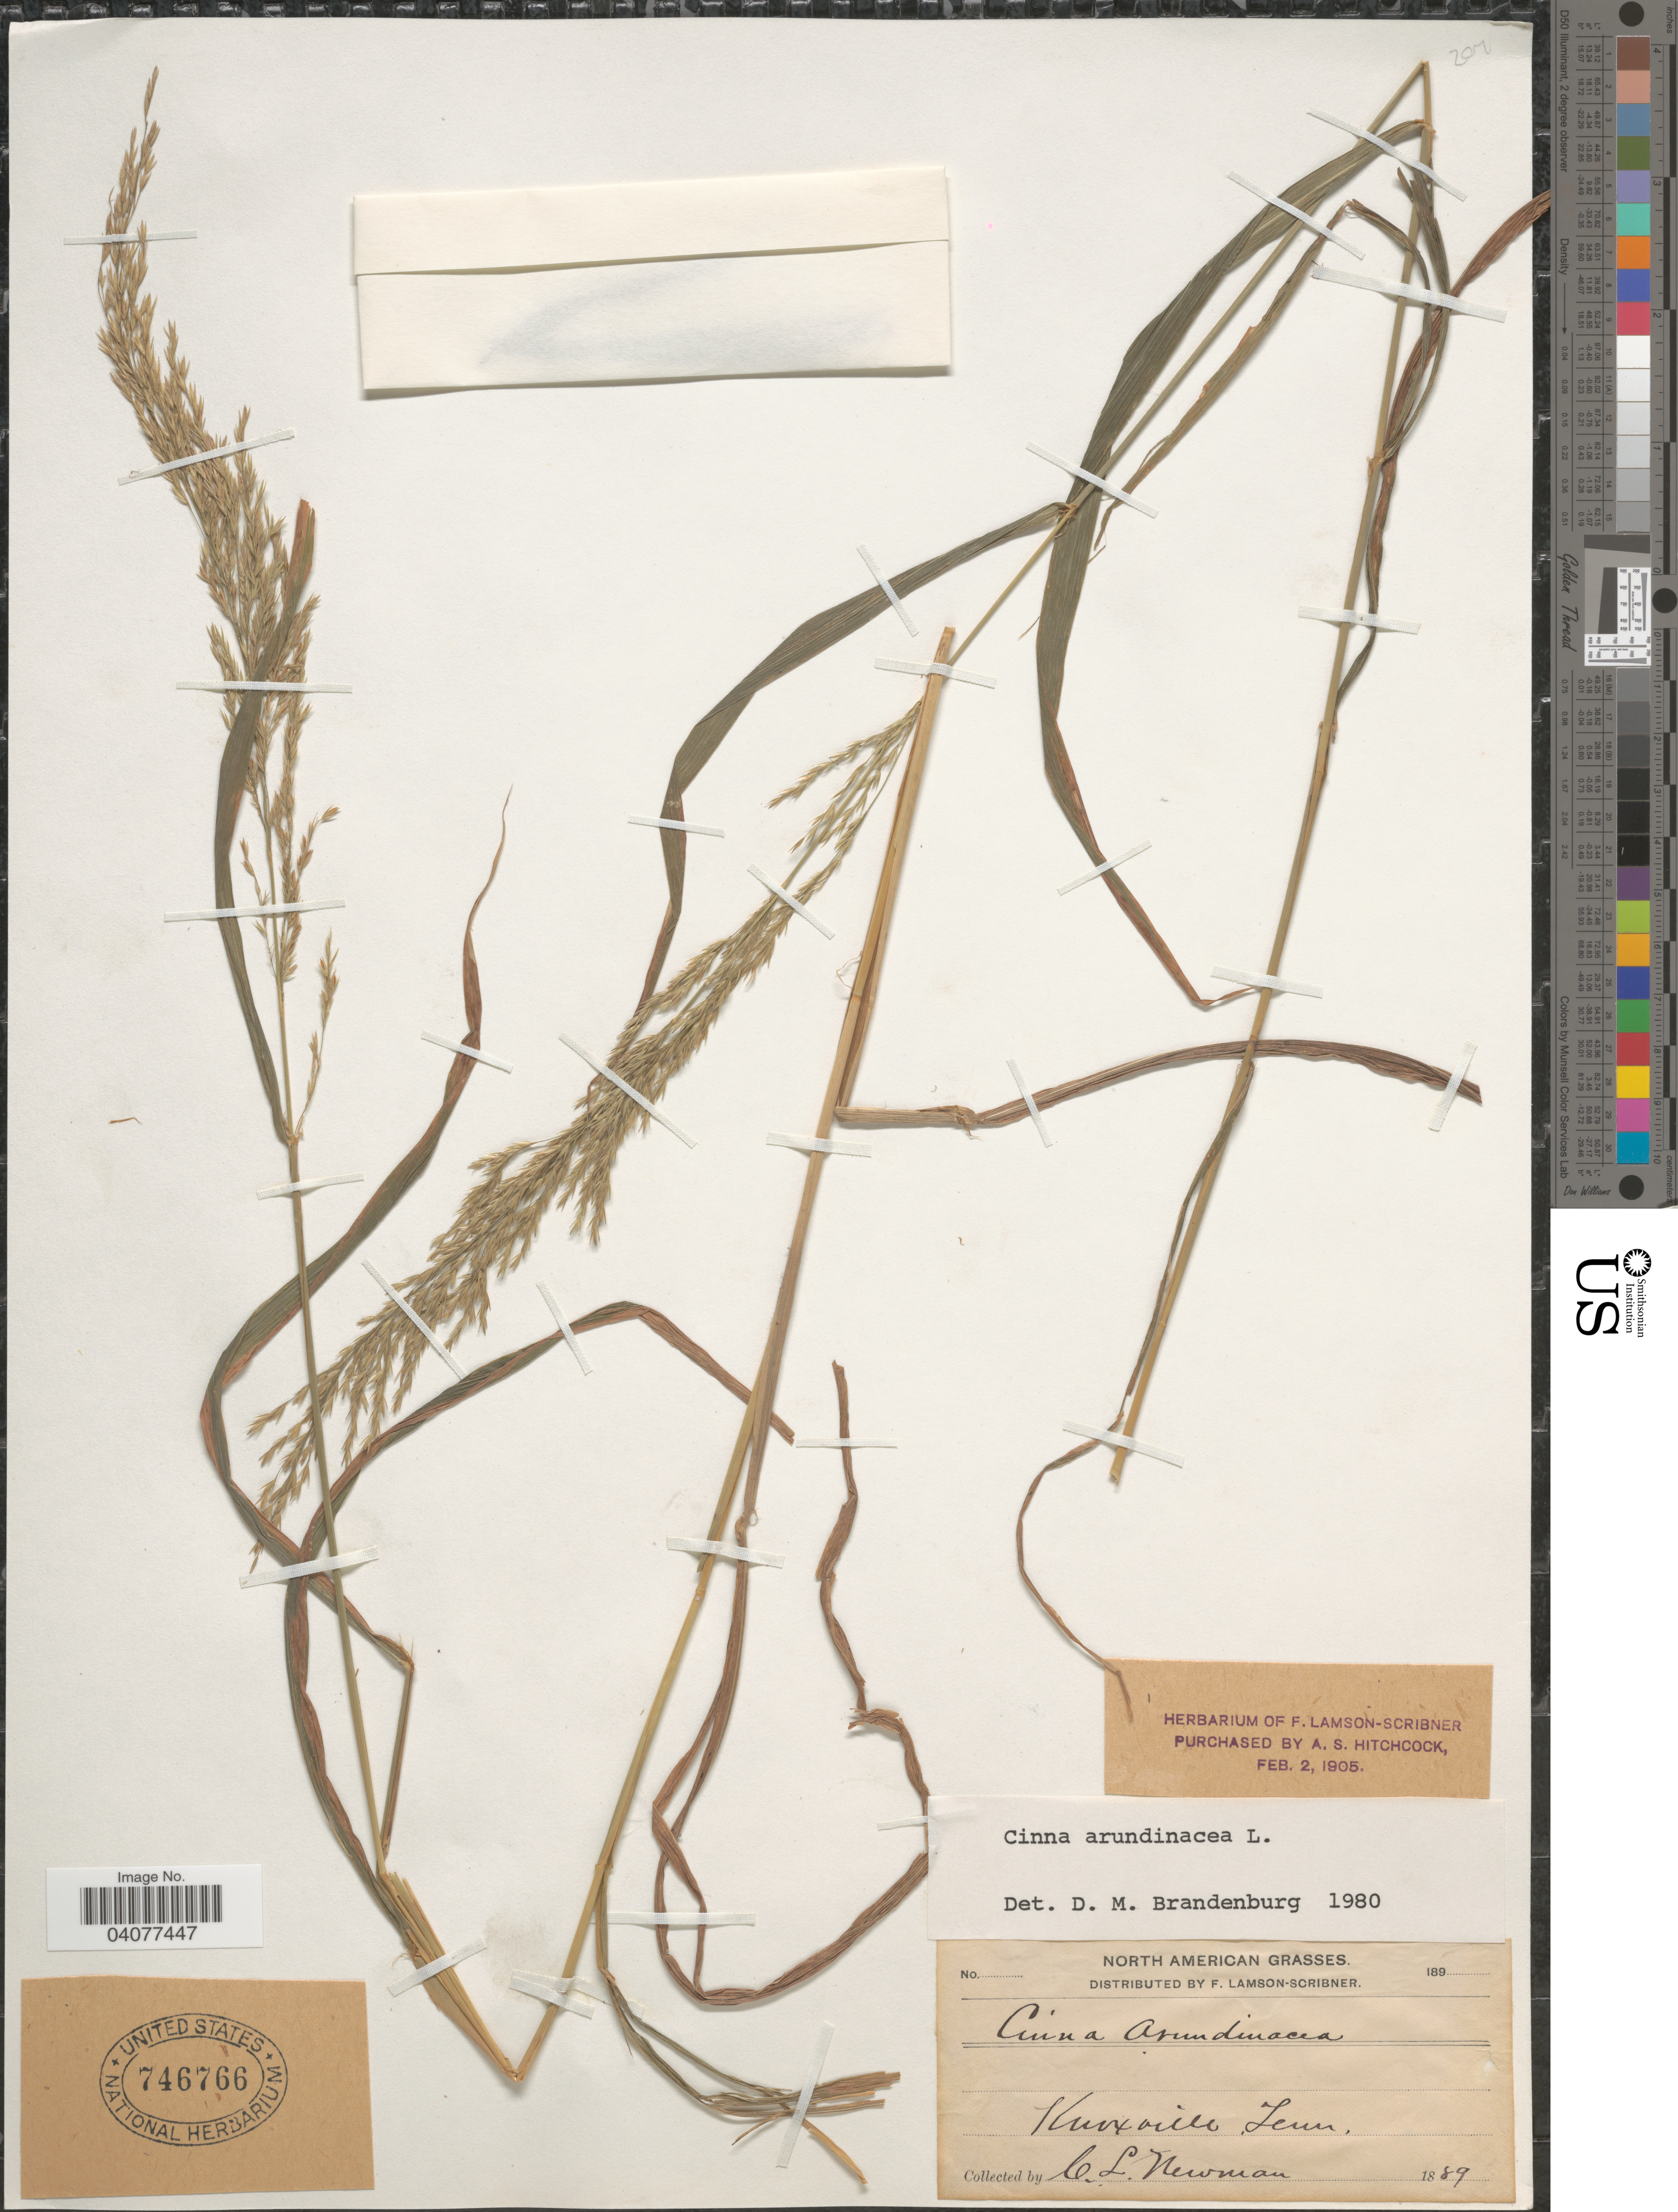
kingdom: Plantae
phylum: Tracheophyta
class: Liliopsida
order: Poales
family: Poaceae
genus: Cinna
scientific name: Cinna arundinacea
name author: L.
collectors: C. Newman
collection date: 1889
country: United States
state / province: Tennessee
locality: Knoxville.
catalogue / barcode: US 746766